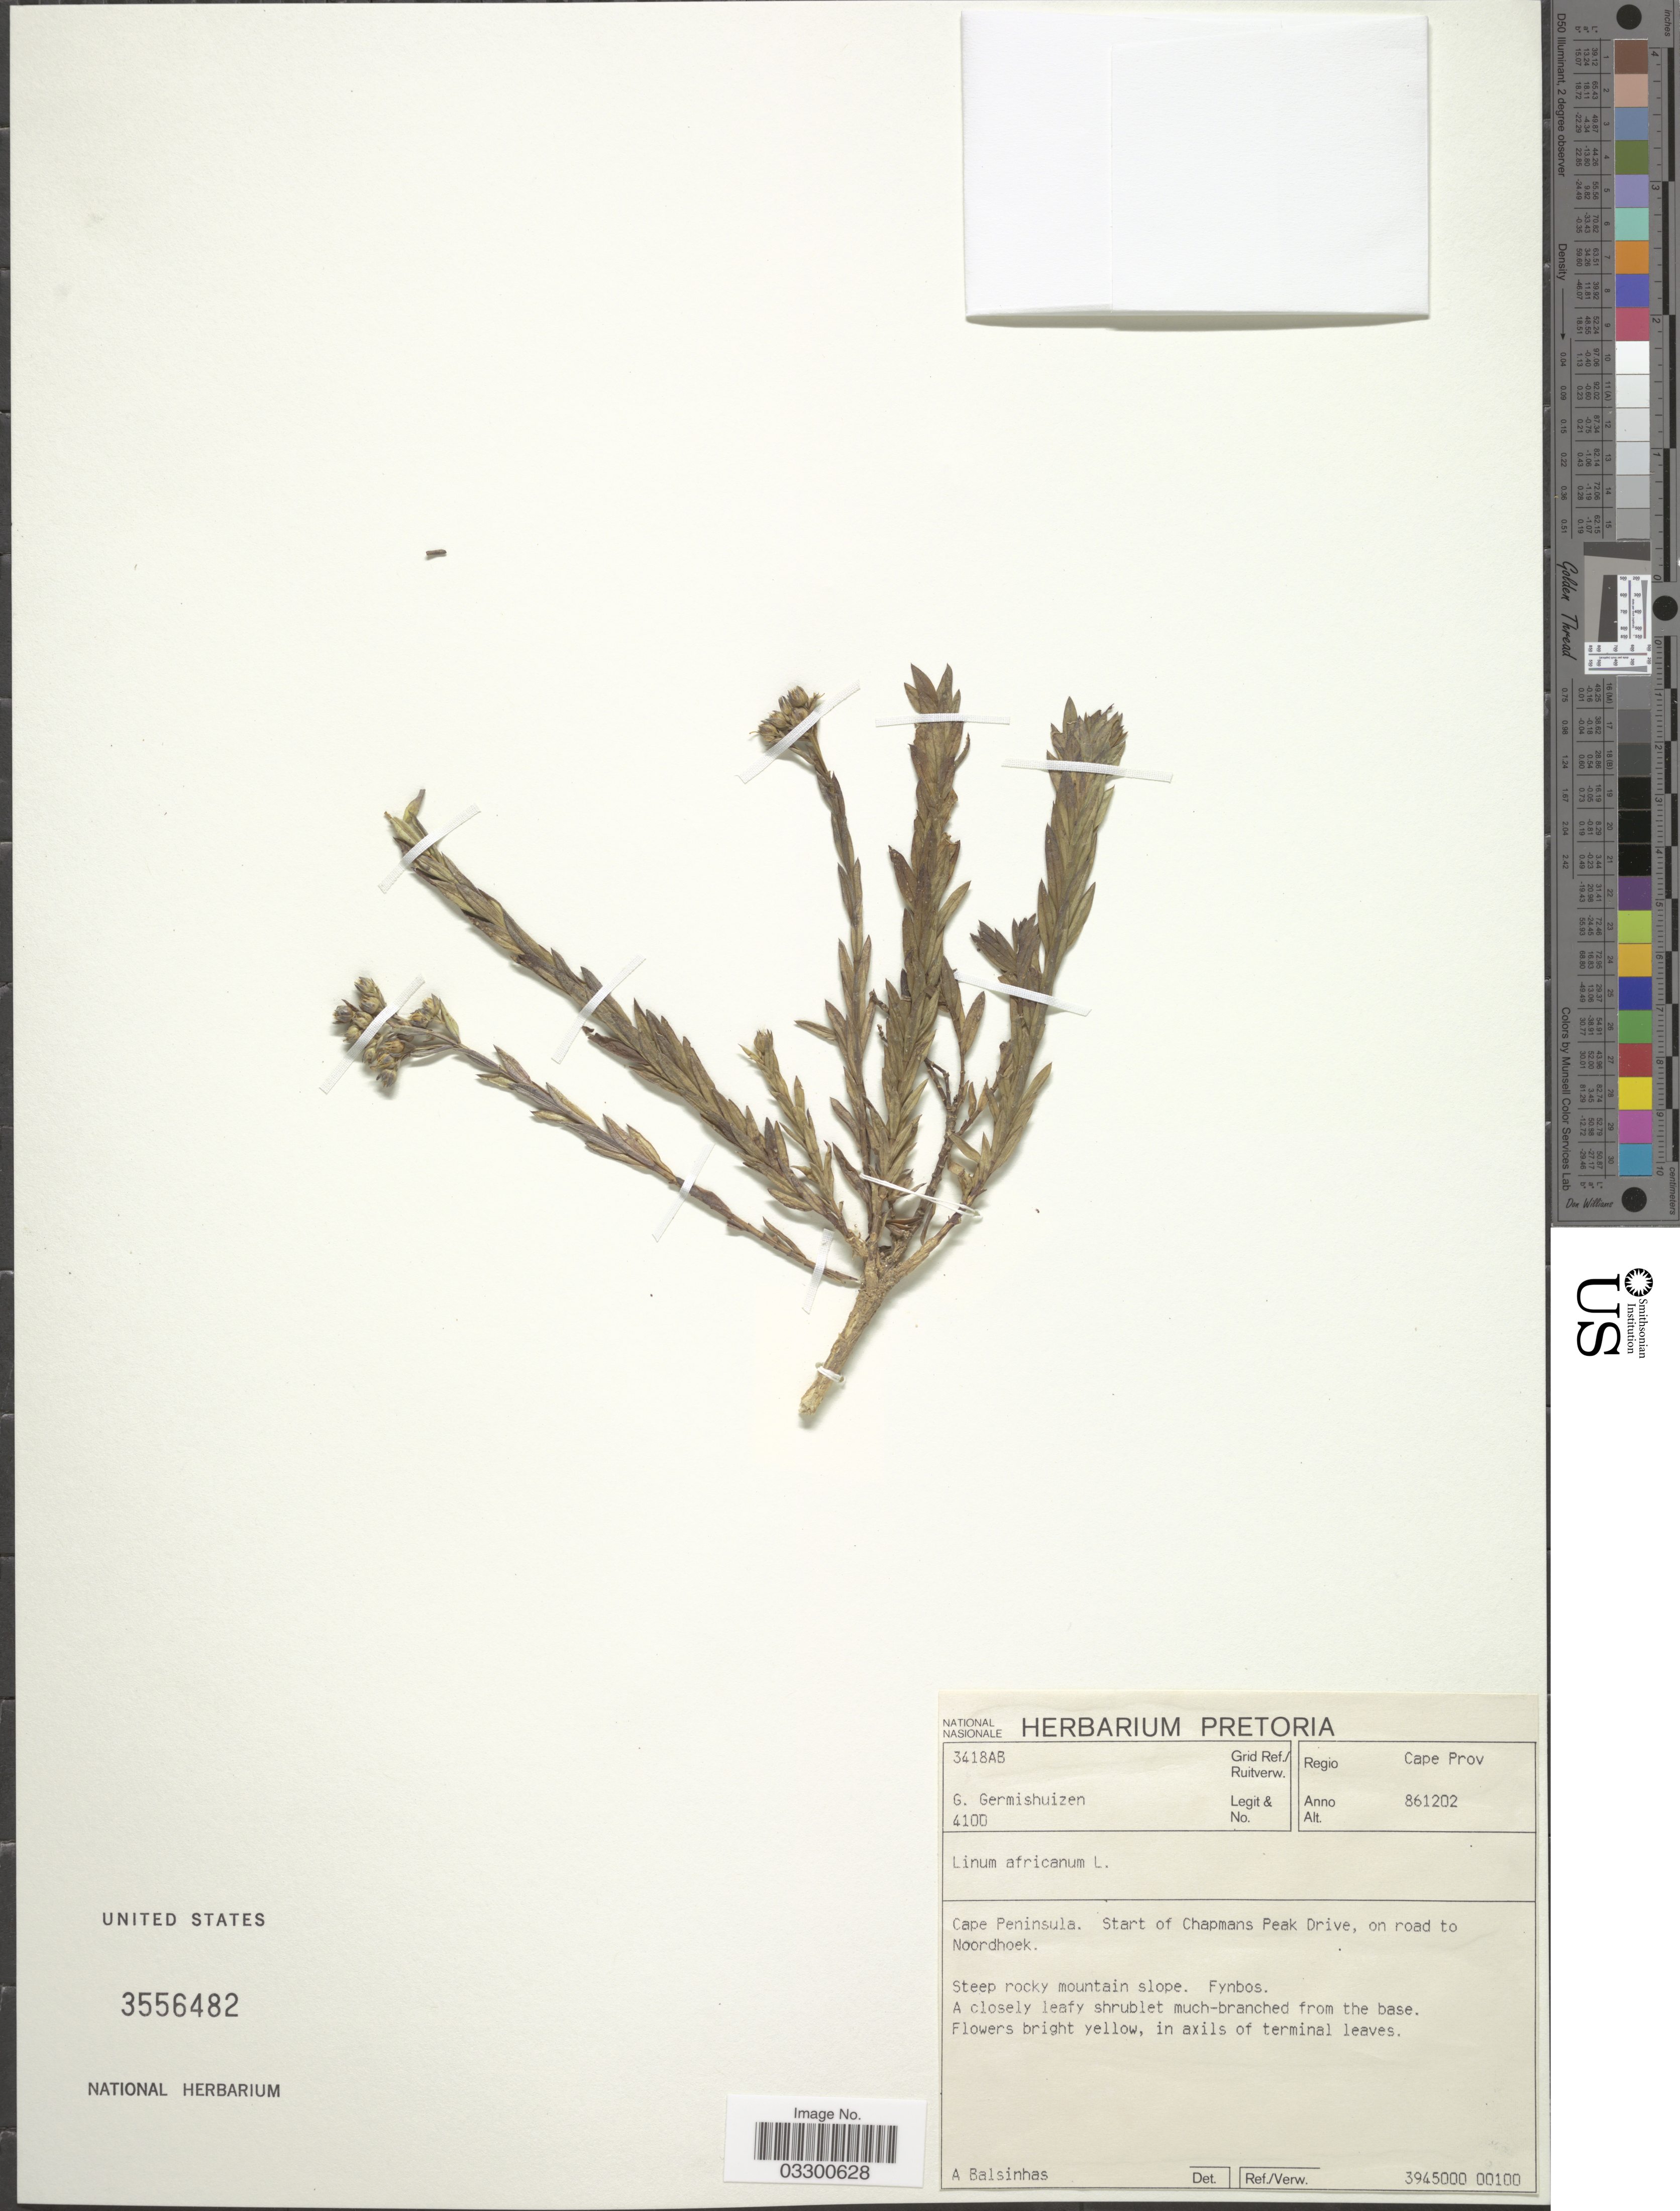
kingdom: Plantae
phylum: Tracheophyta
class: Magnoliopsida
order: Malpighiales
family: Linaceae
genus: Linum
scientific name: Linum africanum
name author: L.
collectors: G. Germishuizen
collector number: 4100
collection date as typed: Transcribed d/m/y: 2/12/86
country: South Africa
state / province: Western Cape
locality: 3418AB Grid Ref./ Ruitverw. Regio Cape Prov. Cape Peninsula. Start of Chapmans Peak Drive, on road to Noordhoek.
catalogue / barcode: US 3556482